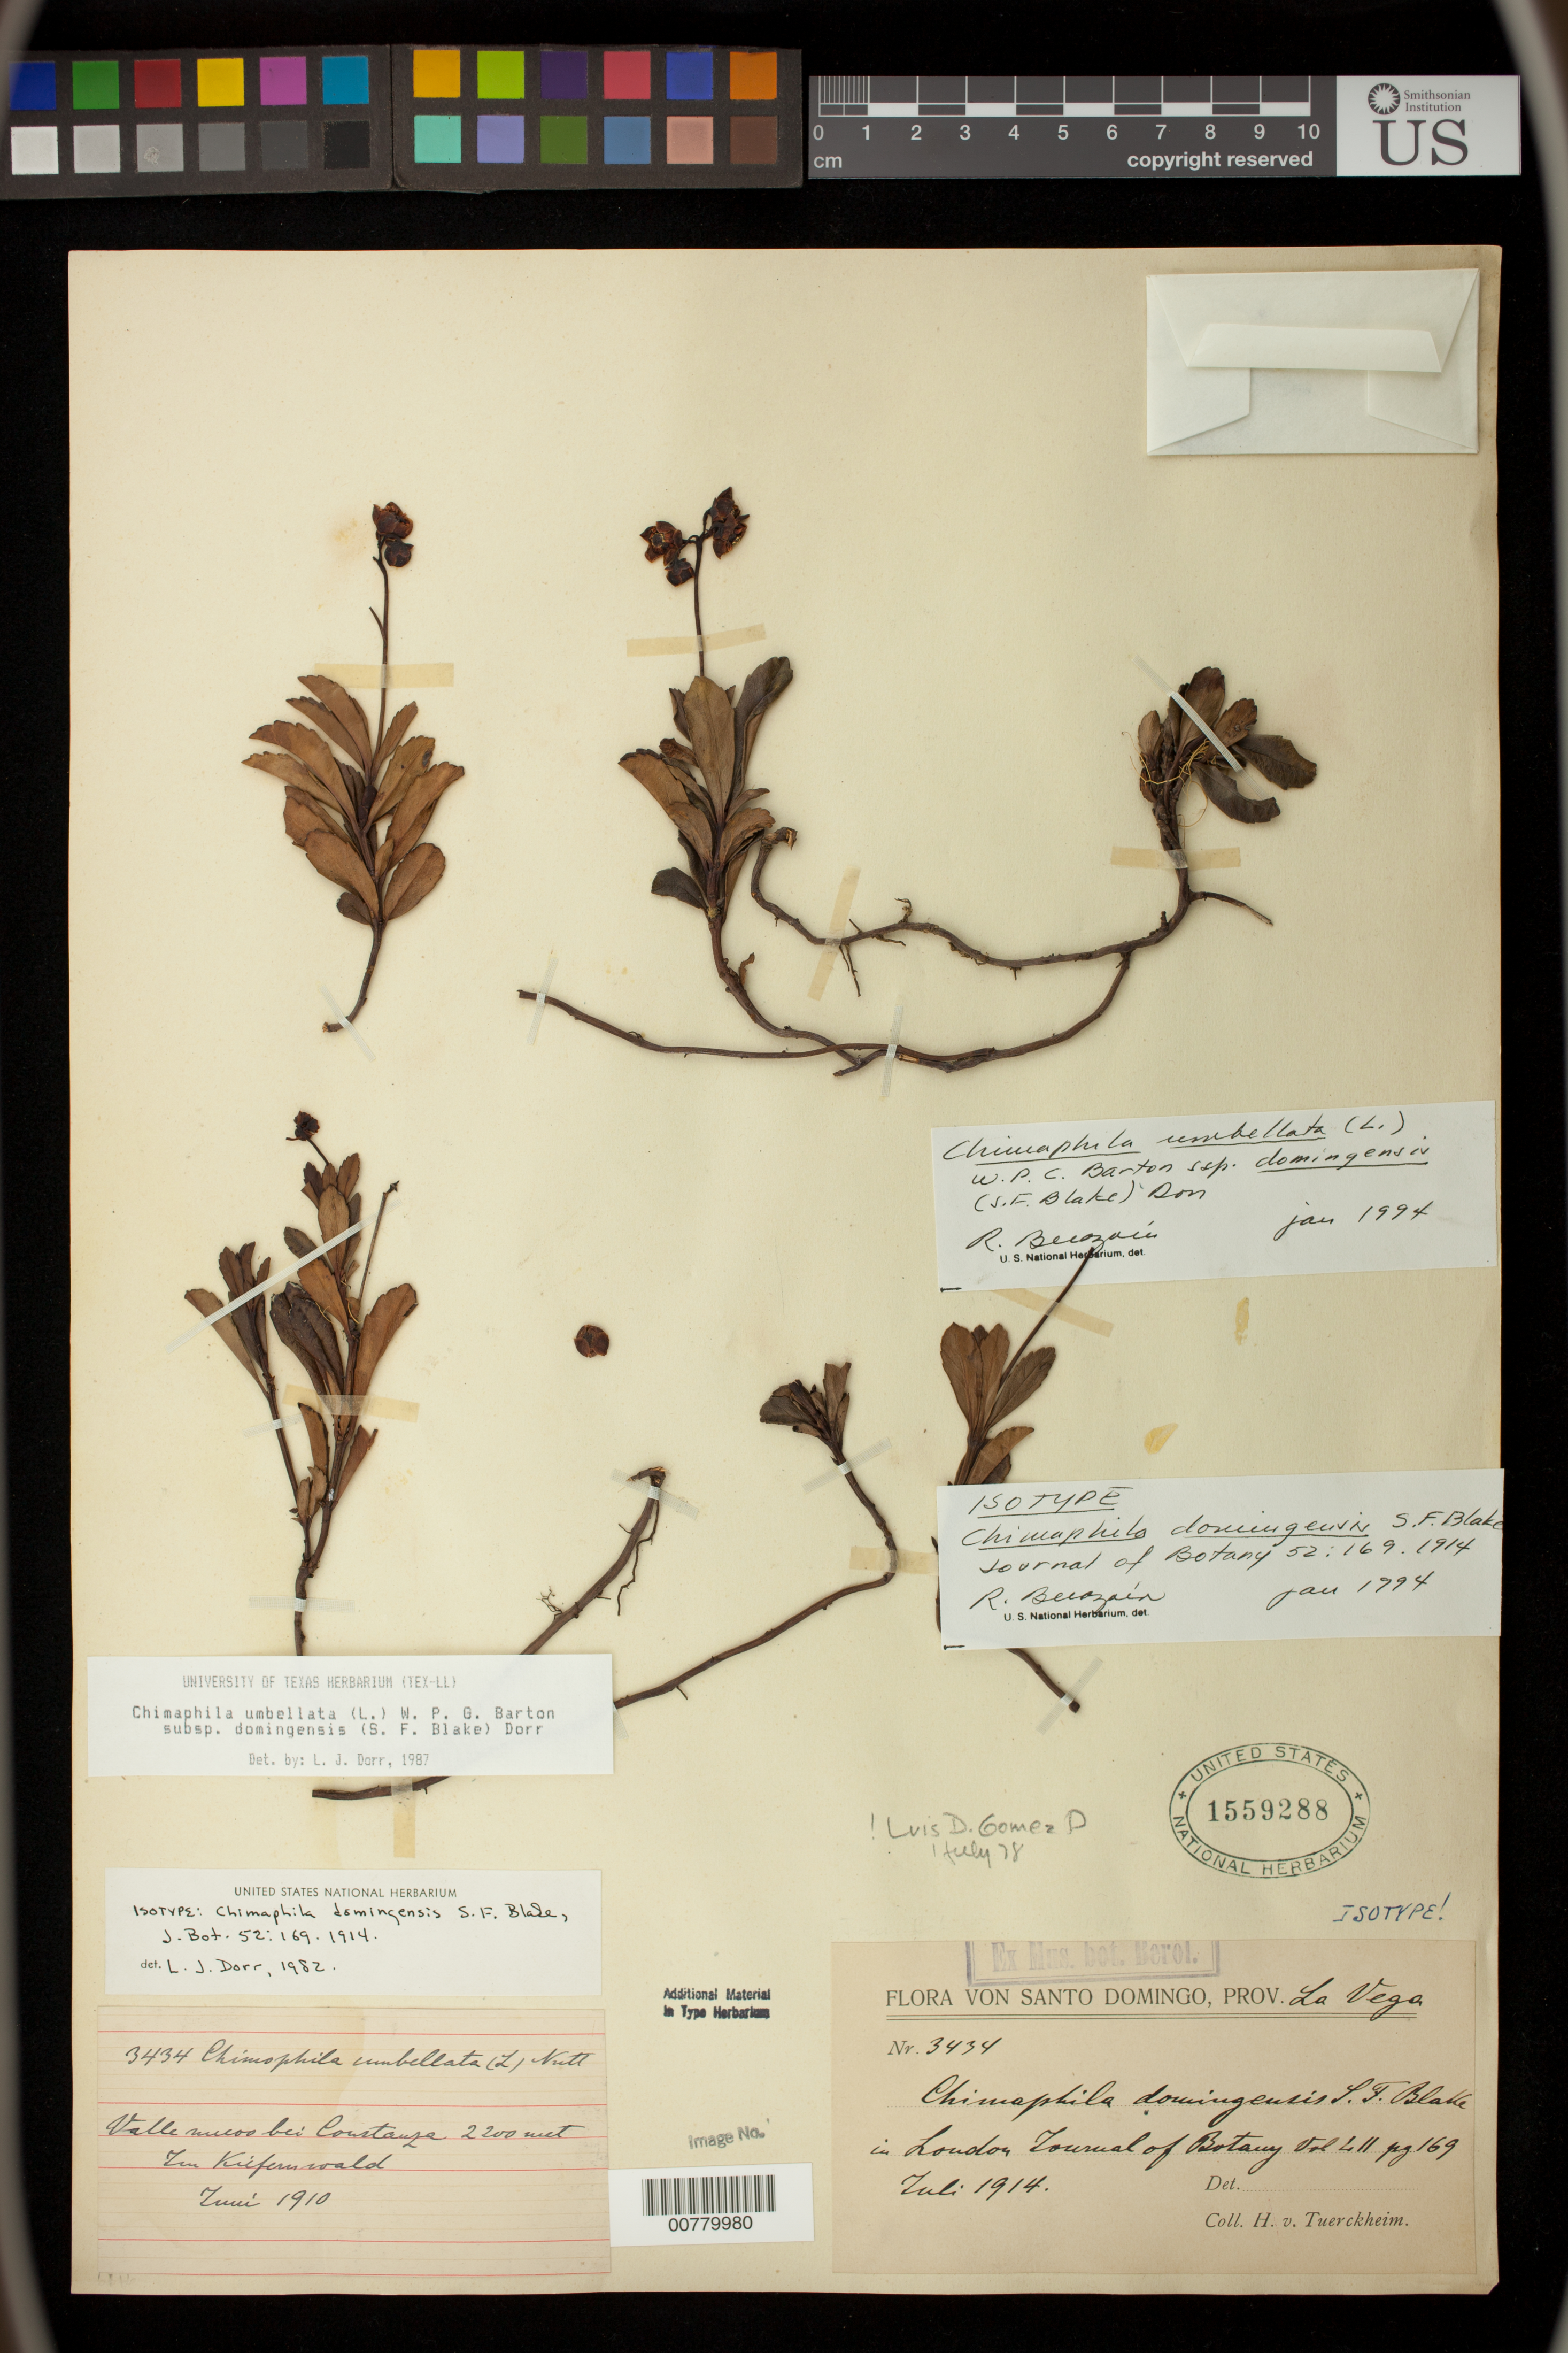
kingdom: Plantae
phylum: Tracheophyta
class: Magnoliopsida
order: Ericales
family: Ericaceae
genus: Chimaphila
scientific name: Chimaphila domingensis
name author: S.F. Blake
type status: Isotype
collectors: H. von Türckheim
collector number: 3434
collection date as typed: Aug 1910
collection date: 1910-08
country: Dominican Republic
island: Hispaniola Island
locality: Valley Nuevo, near Constanza.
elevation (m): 2200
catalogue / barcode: US 1559288